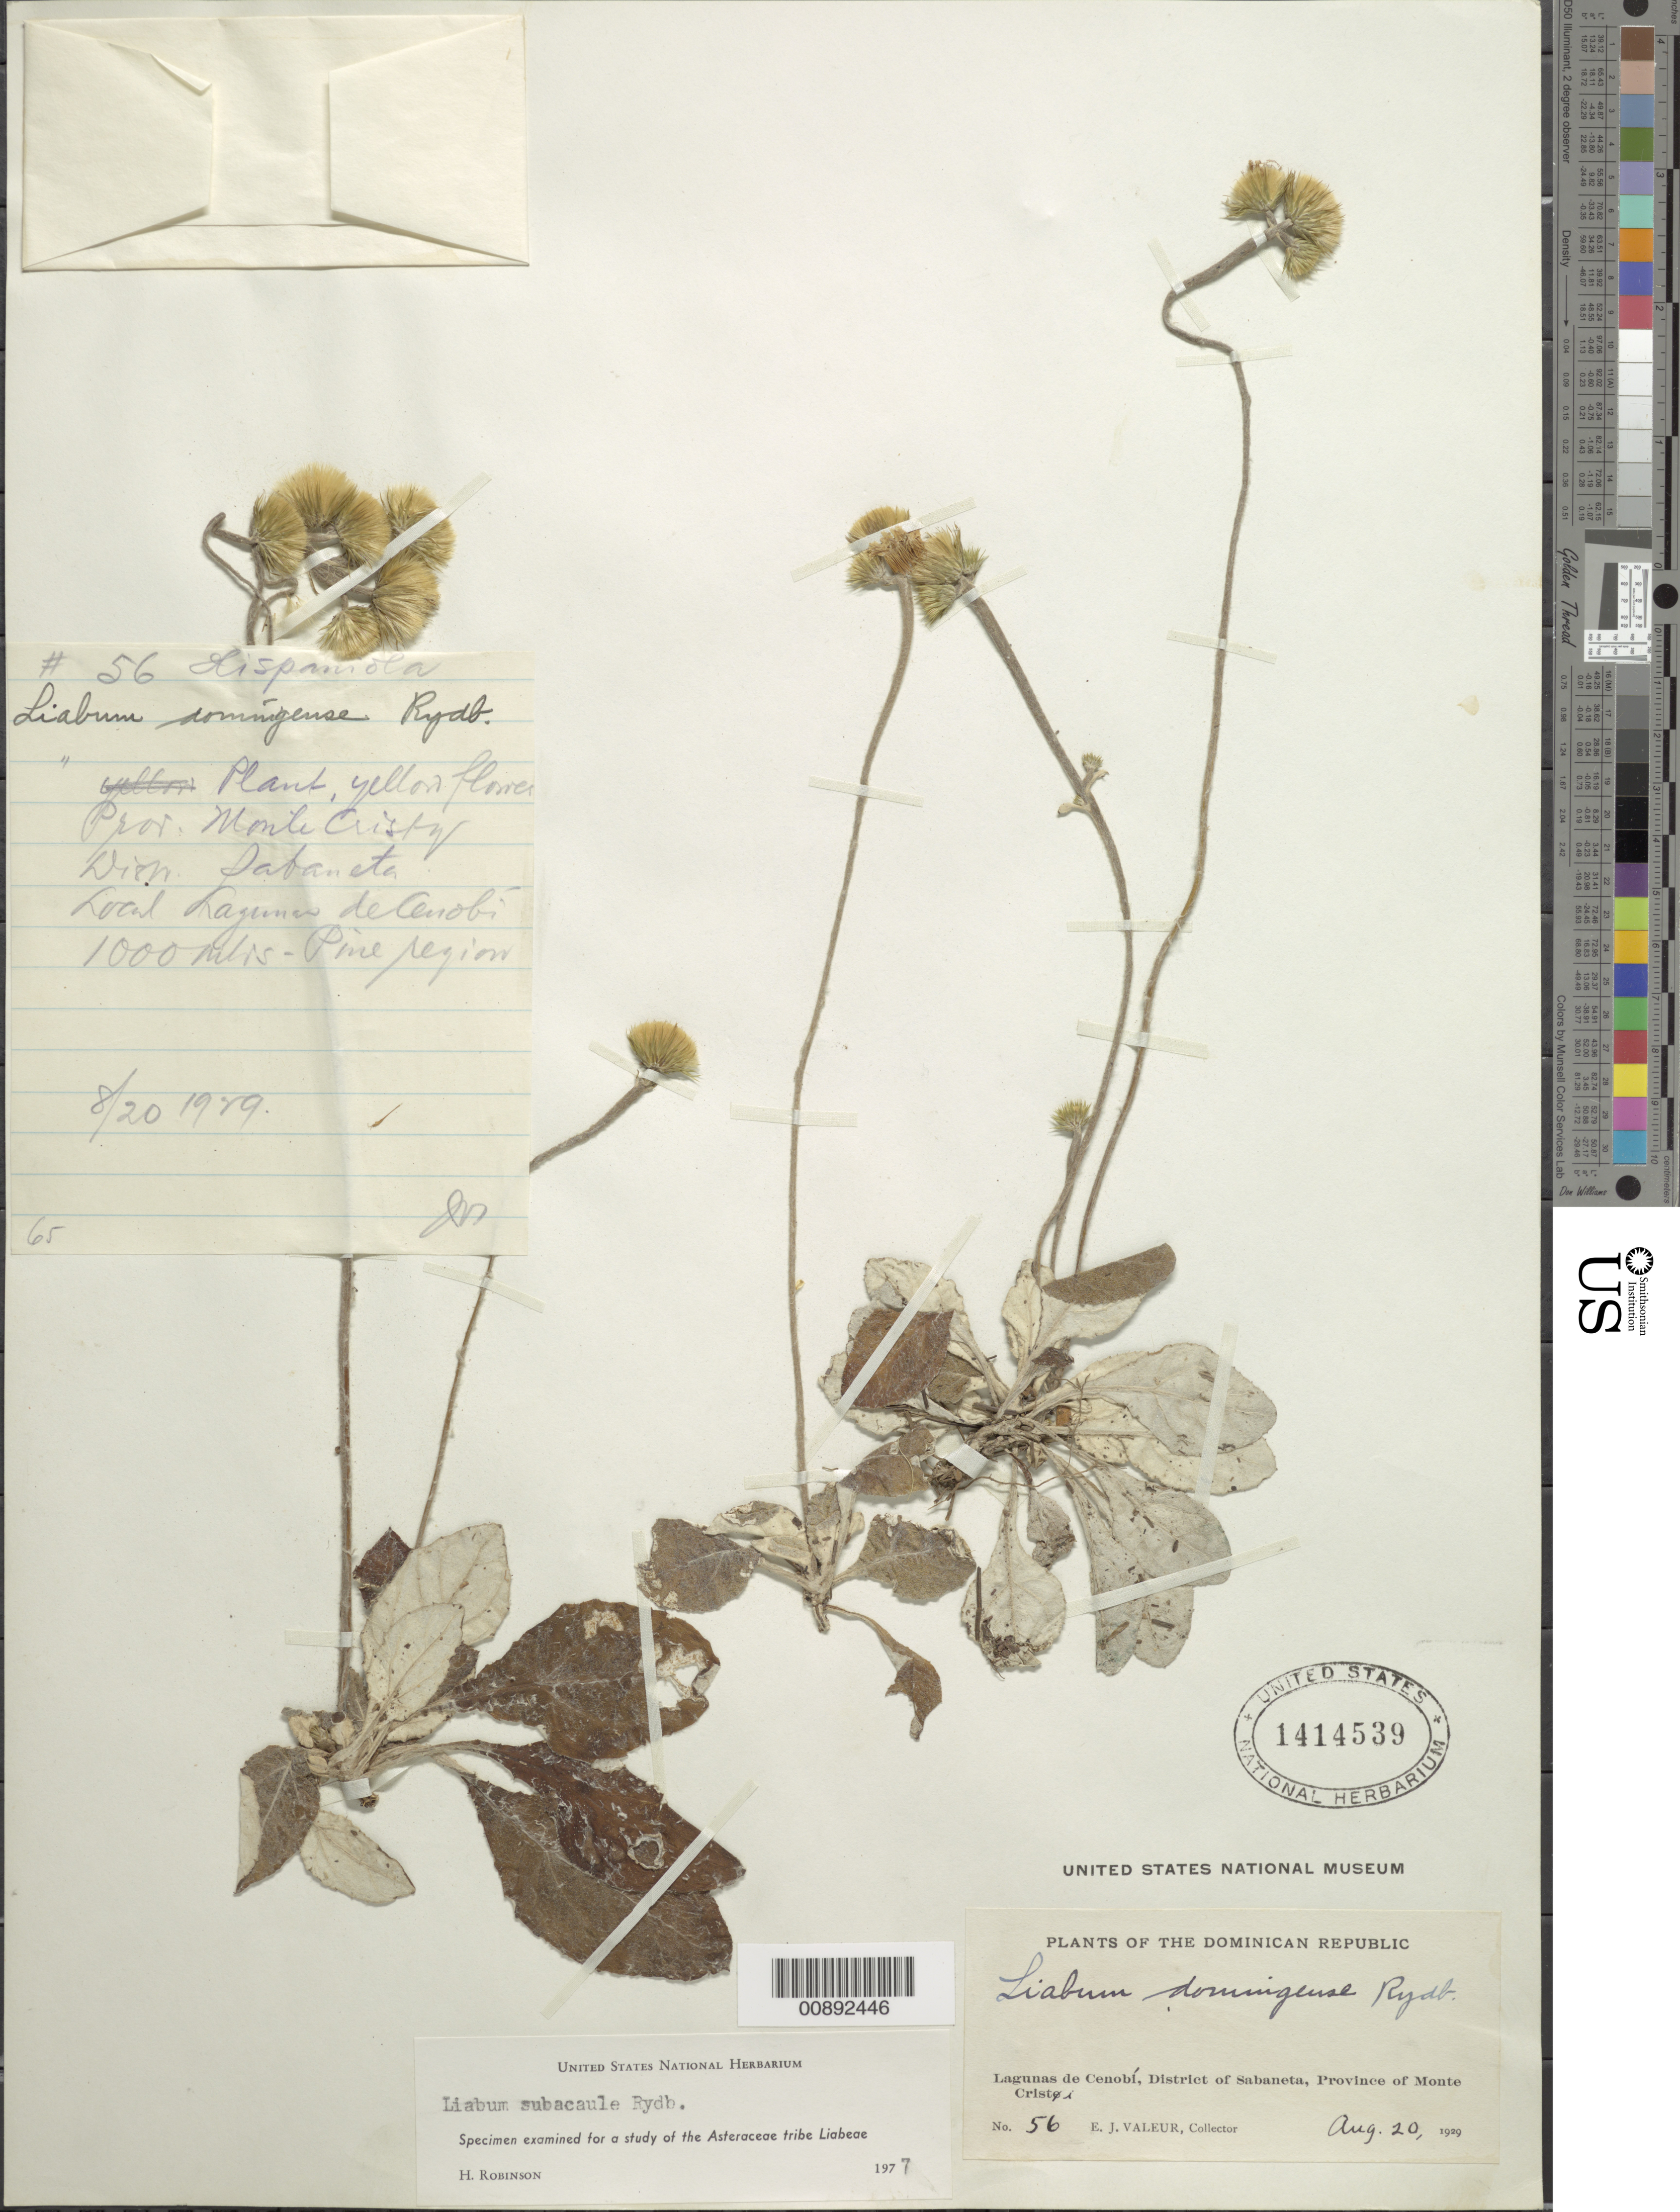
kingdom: Plantae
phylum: Tracheophyta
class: Magnoliopsida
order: Asterales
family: Asteraceae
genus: Liabum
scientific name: Liabum subacaule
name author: Rydb.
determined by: Robinson, Harold E., (US)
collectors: E. Valeur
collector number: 56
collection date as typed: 20 August 1929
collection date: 1929-08-20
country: Dominican Republic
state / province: Monte Cristi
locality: Lagunas de Cenobi, District of Sabaneta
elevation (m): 1000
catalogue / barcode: US 1414539